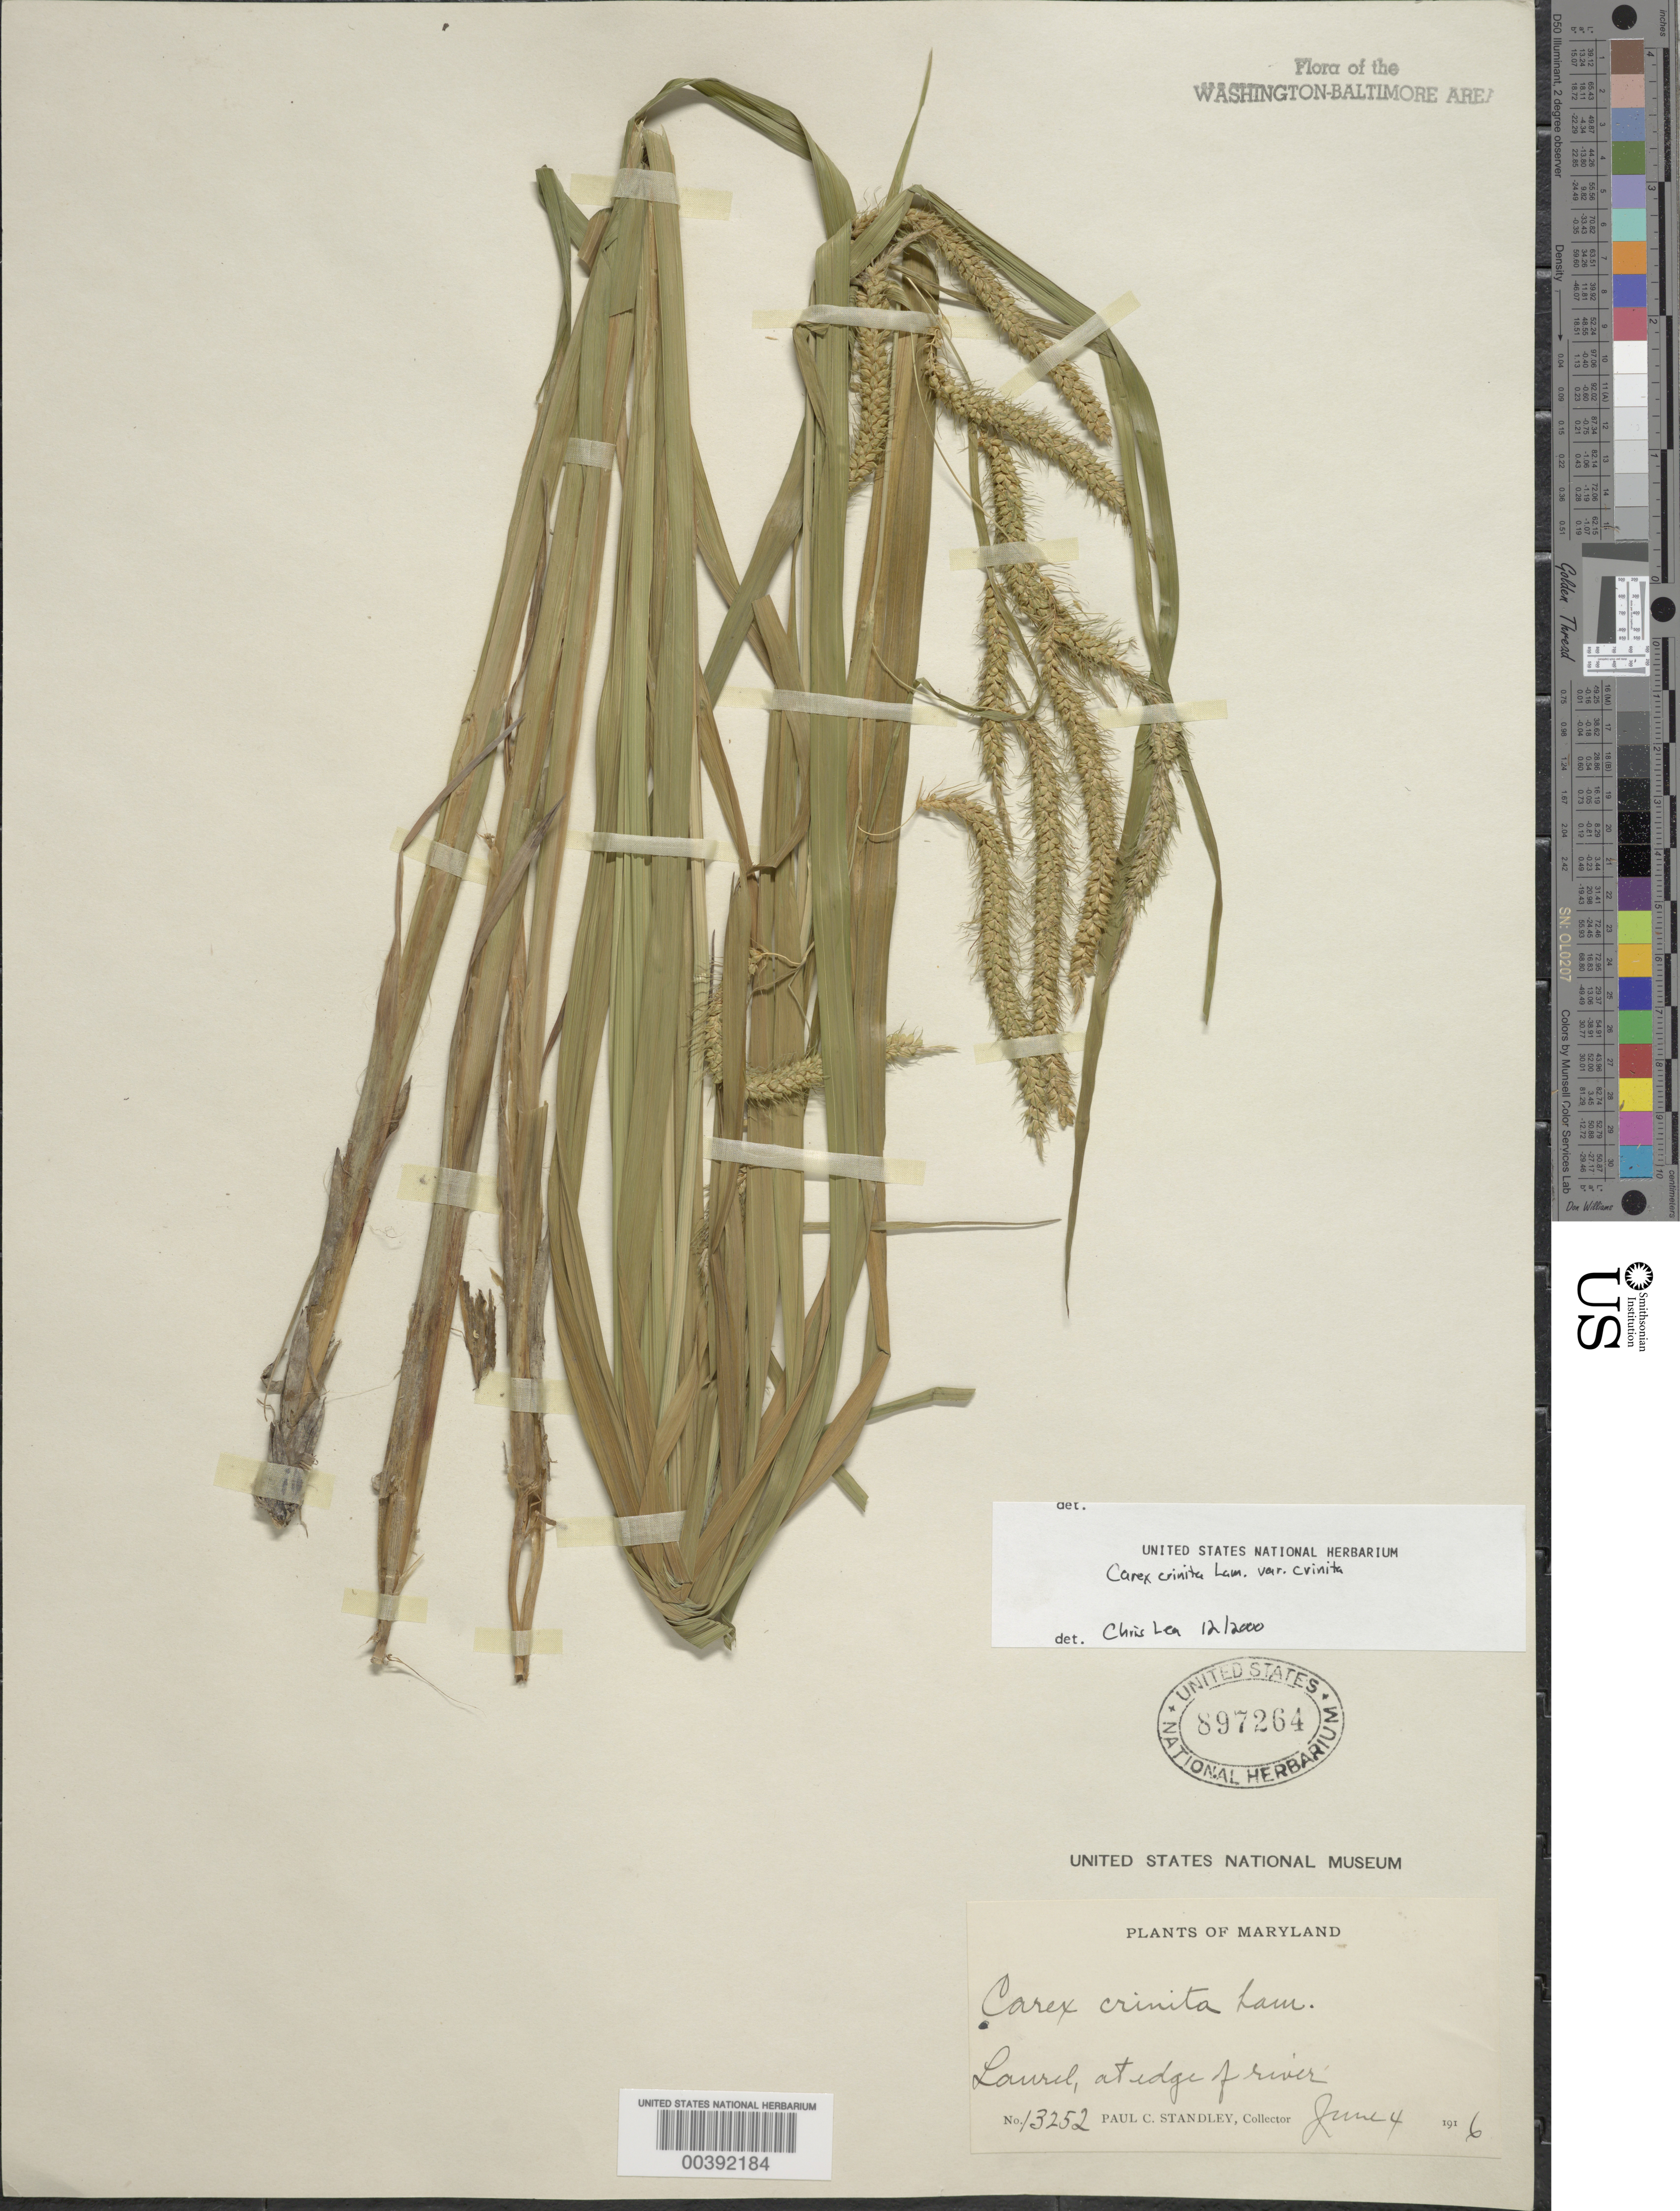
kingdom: Plantae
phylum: Tracheophyta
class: Liliopsida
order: Poales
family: Cyperaceae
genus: Carex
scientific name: Carex crinita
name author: Lam.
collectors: P. C. Standley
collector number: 13252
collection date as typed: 04 Jun 1916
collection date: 1916-06-04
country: United States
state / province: Maryland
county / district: Prince George's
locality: Laurel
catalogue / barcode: US 897264